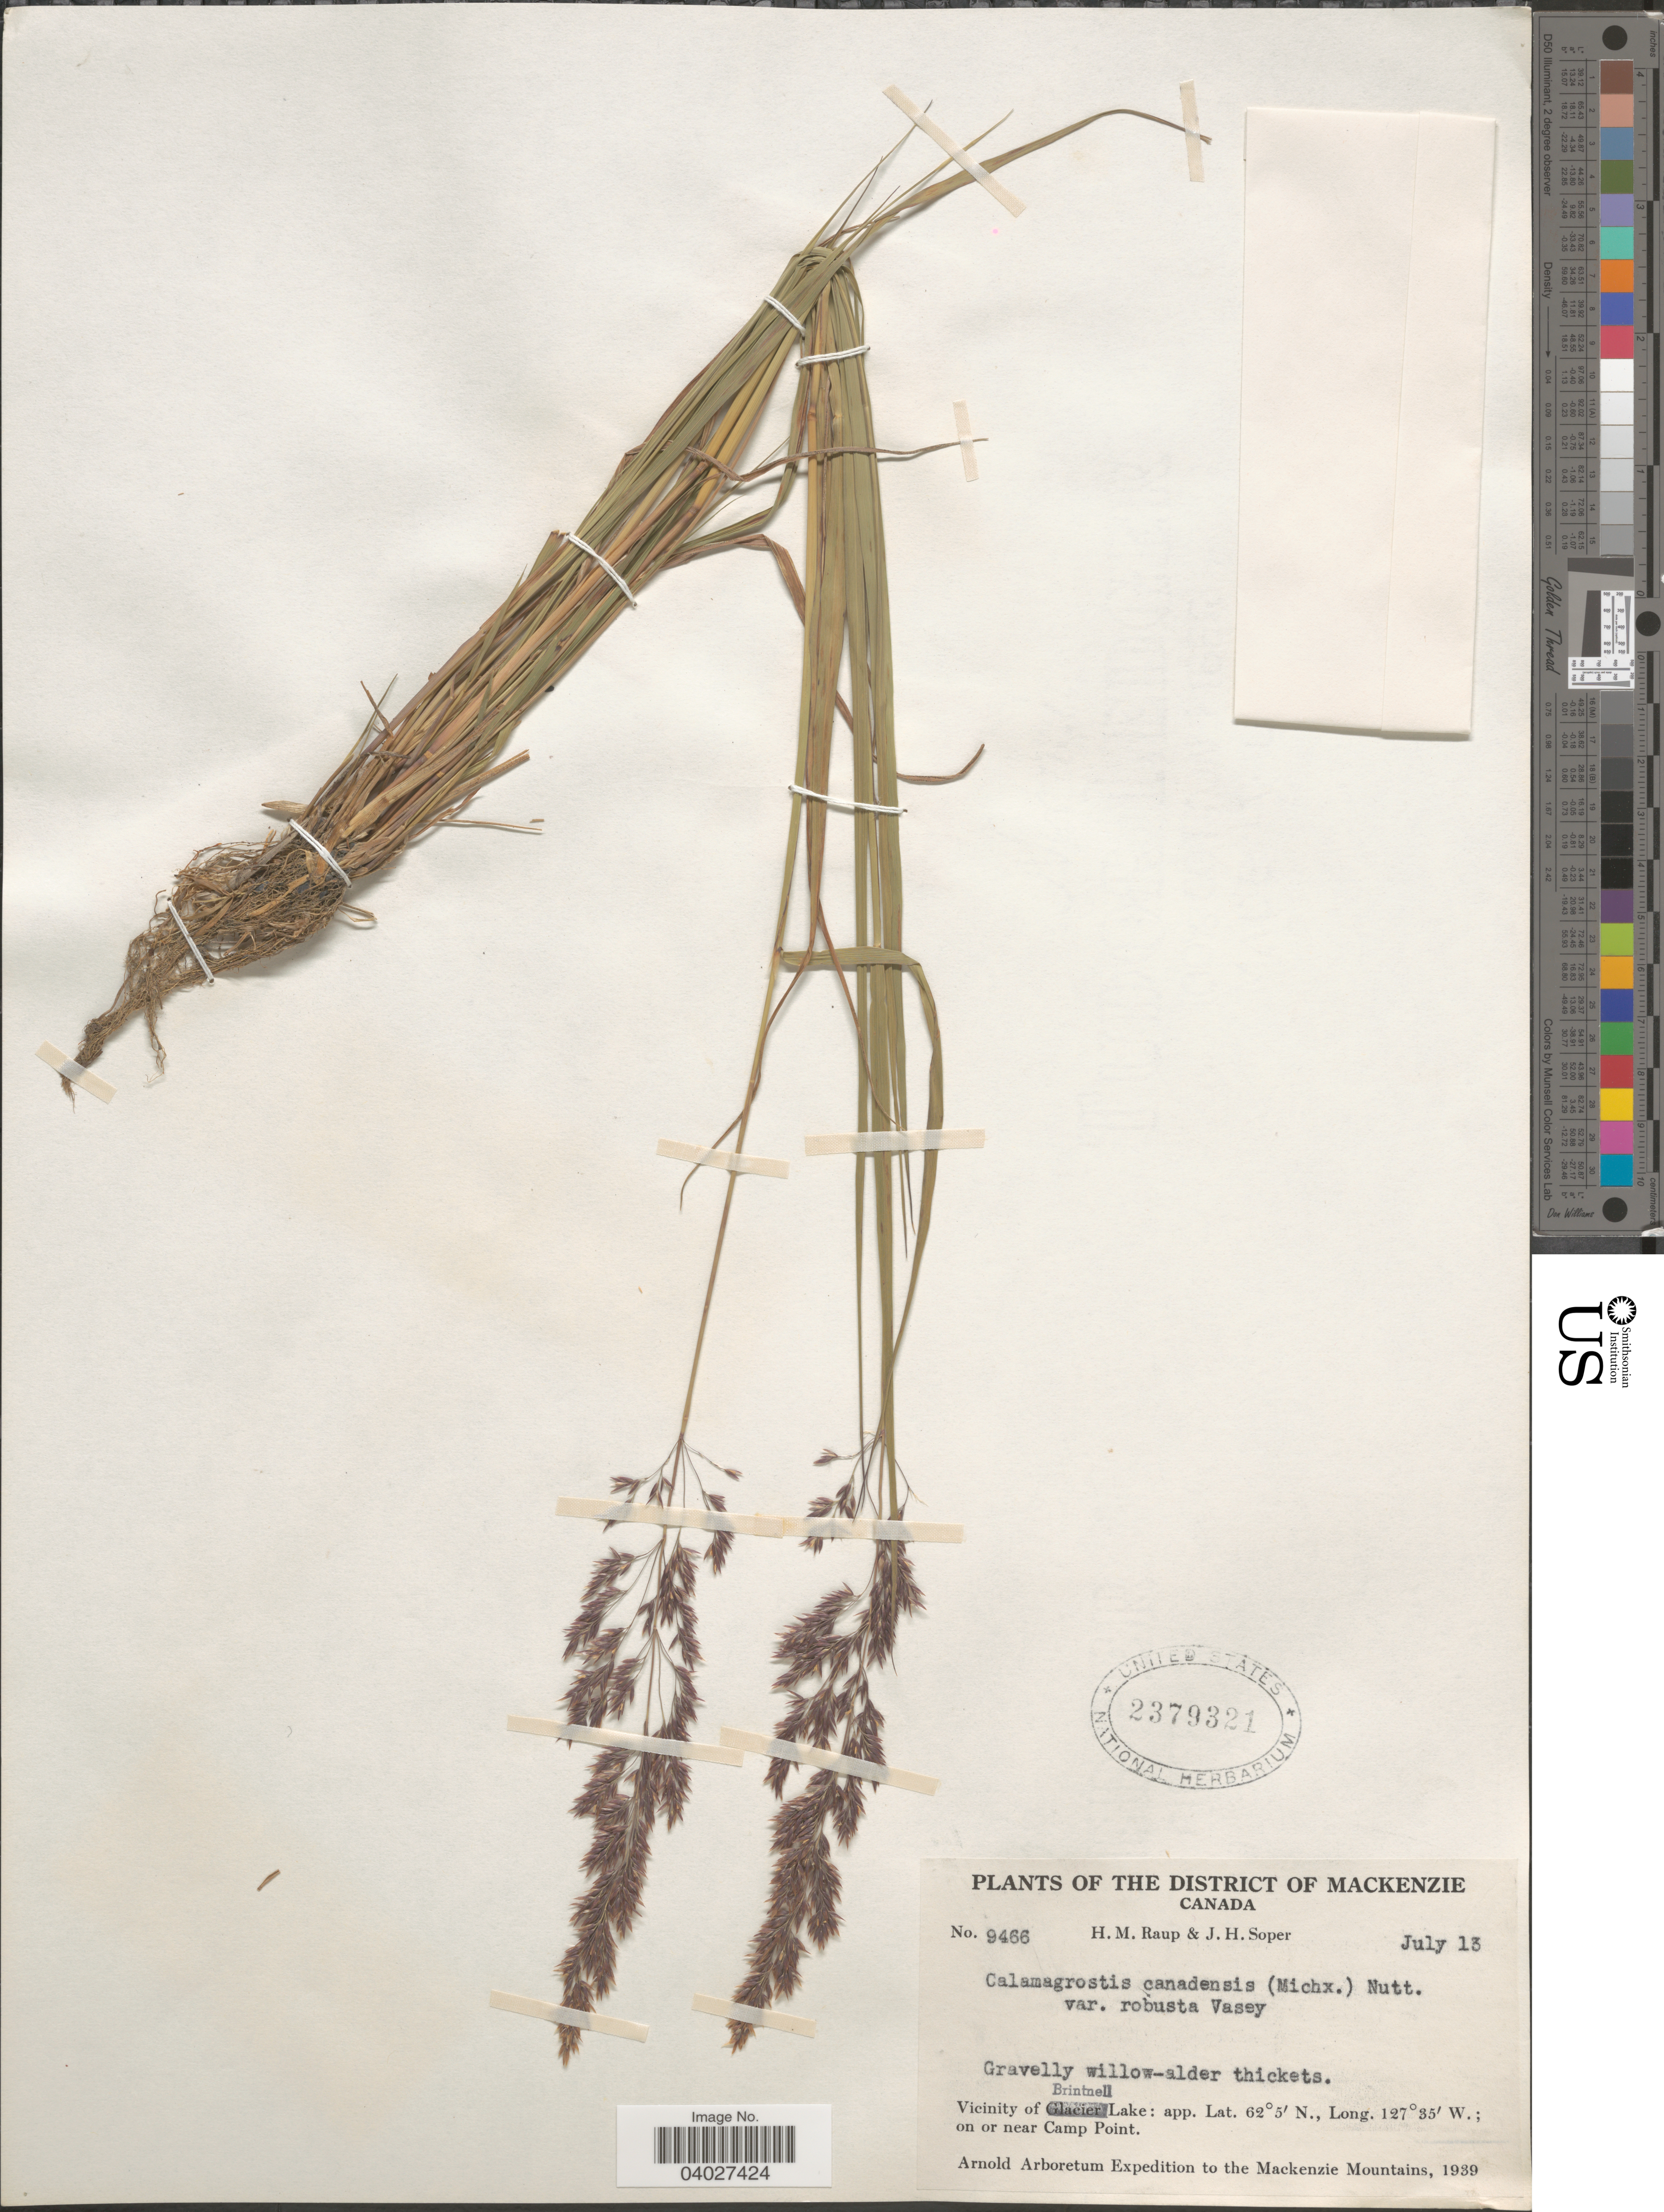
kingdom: Plantae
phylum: Tracheophyta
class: Liliopsida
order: Poales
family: Poaceae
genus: Calamagrostis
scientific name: Calamagrostis canadensis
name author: (Michx.) P. Beauv.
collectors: H. Raup & J. H. Soper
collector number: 9466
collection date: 1939-07-13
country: Canada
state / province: Alberta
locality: The District of Mackenzie. Vicinity of Brintnell Lake; on or near Camp Point. The Mackenzie Mountains.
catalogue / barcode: US 2379321